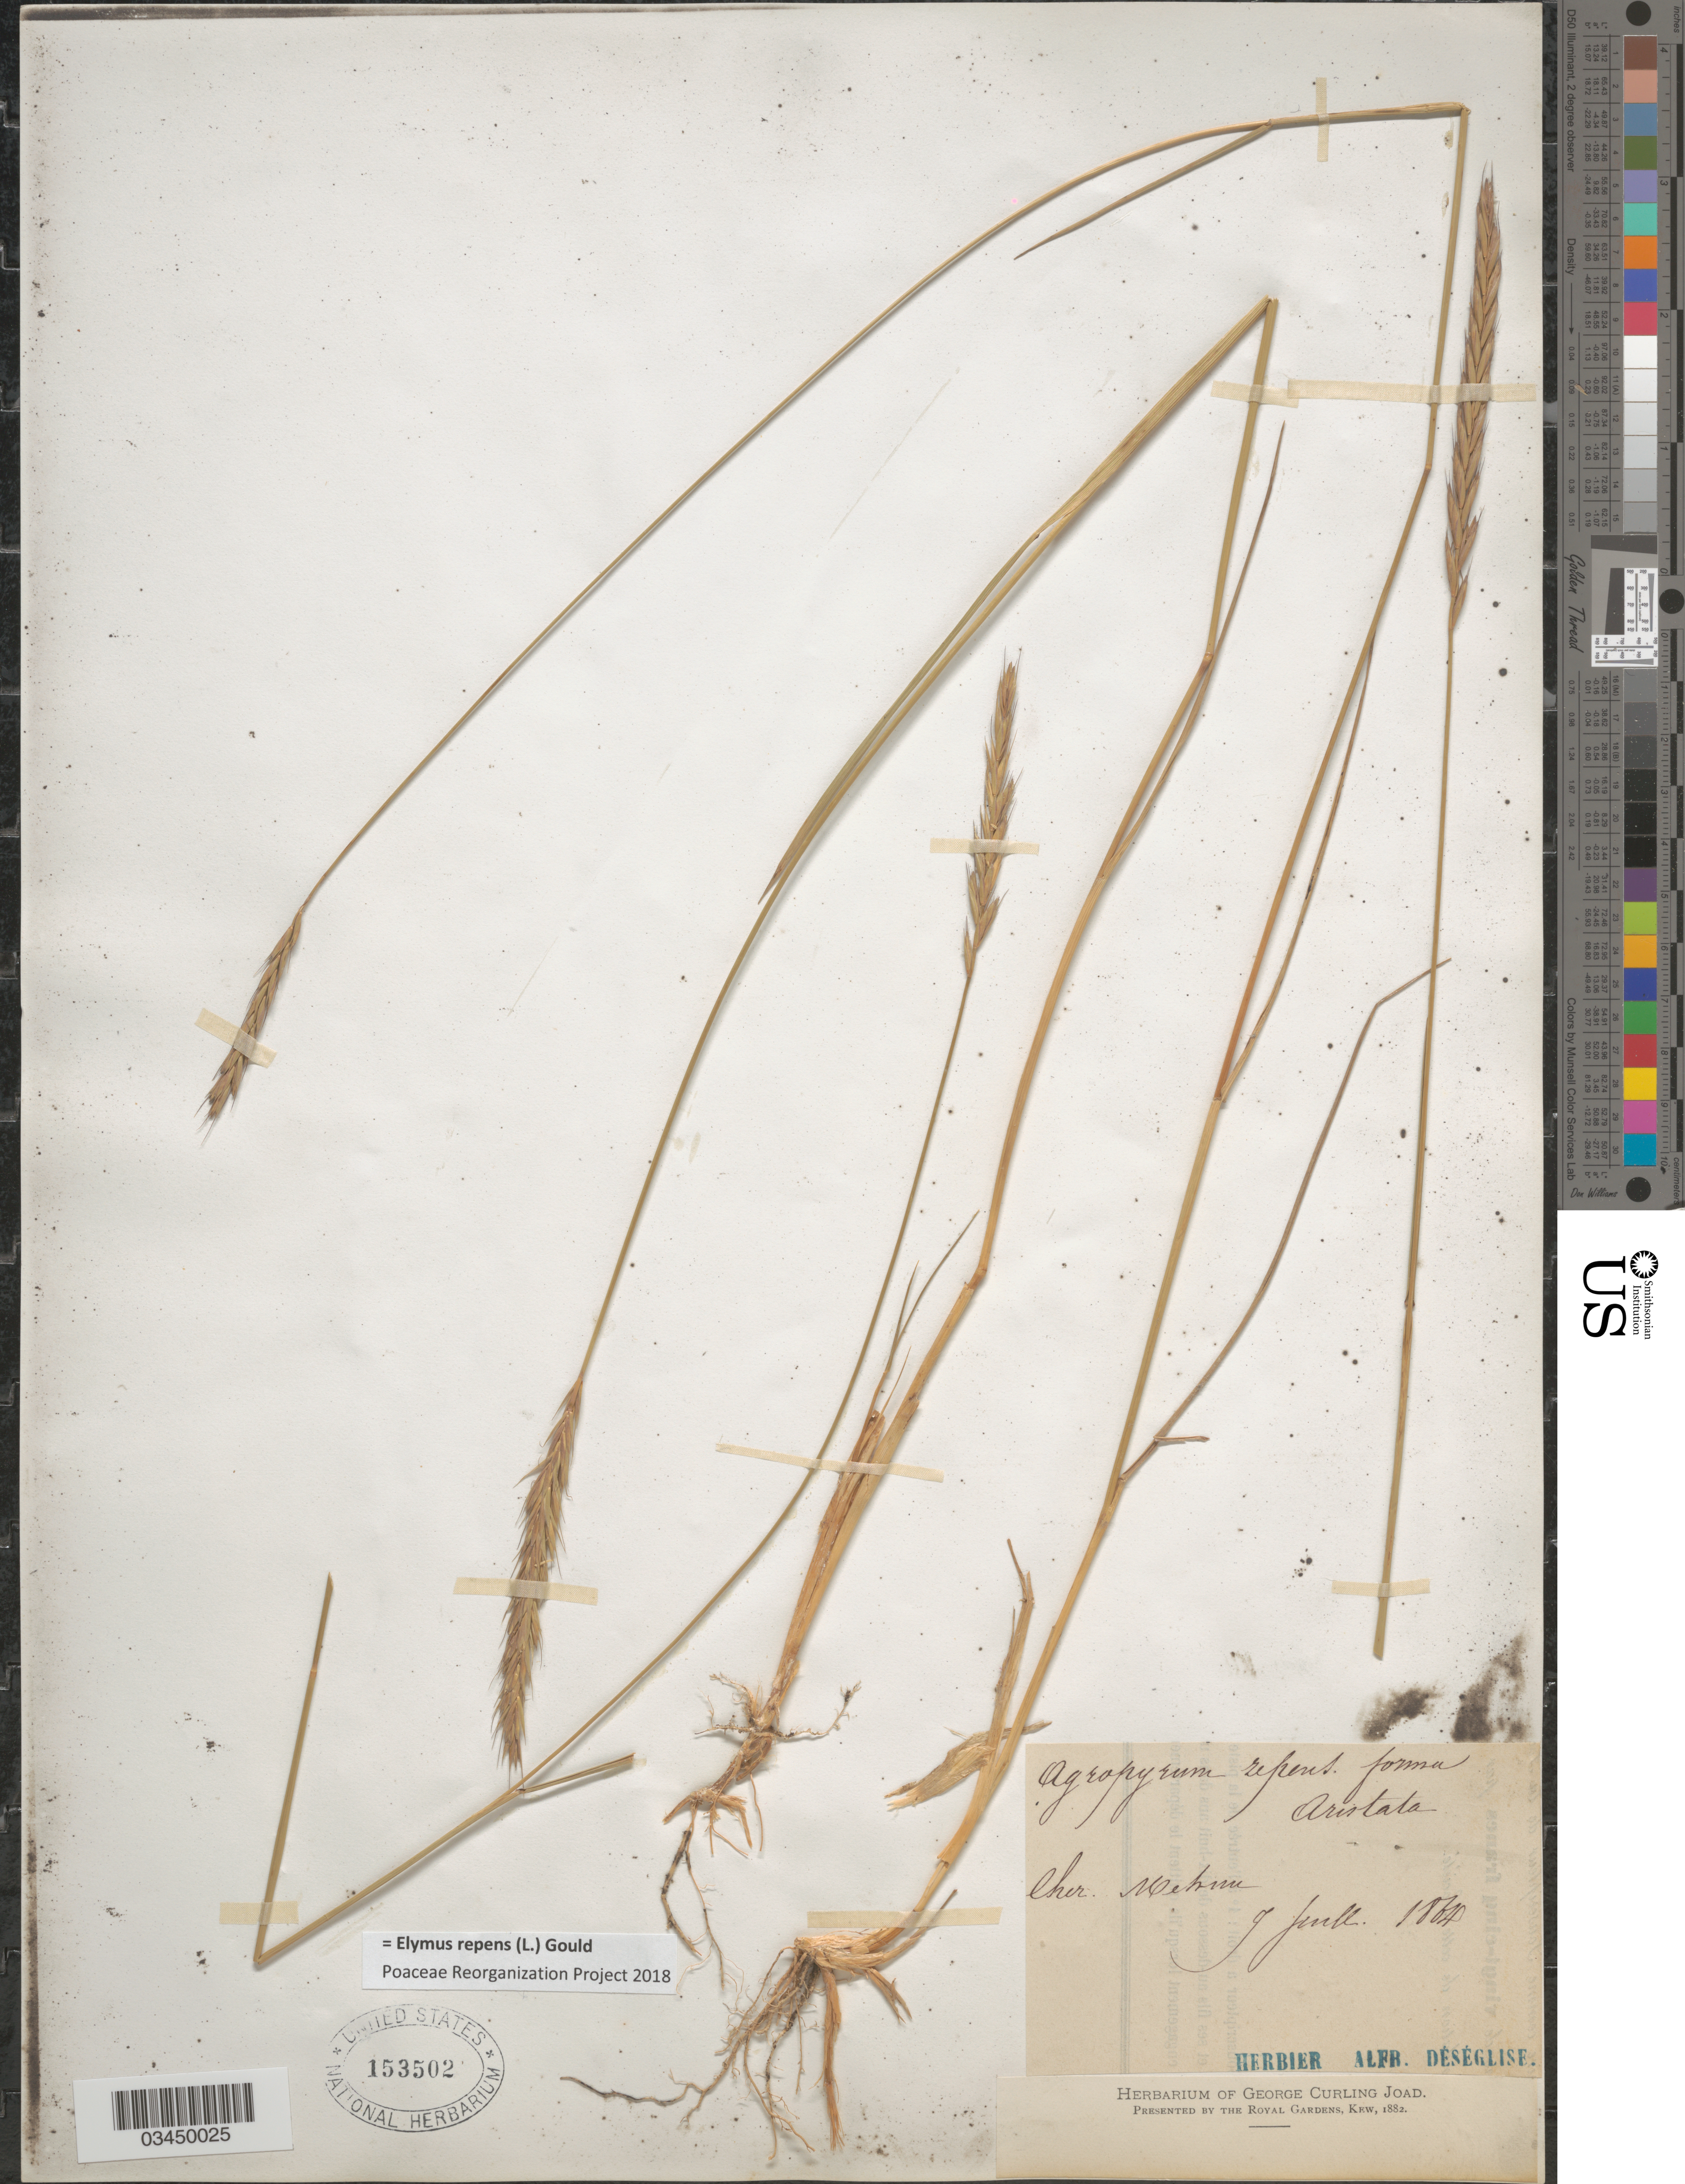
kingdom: Plantae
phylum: Tracheophyta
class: Liliopsida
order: Poales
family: Poaceae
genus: Elymus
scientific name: Elymus repens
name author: (L.) Gould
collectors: ex herb. A. Deseglise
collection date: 1864-07-07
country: France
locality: Cher. Mehun.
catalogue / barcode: US 153502